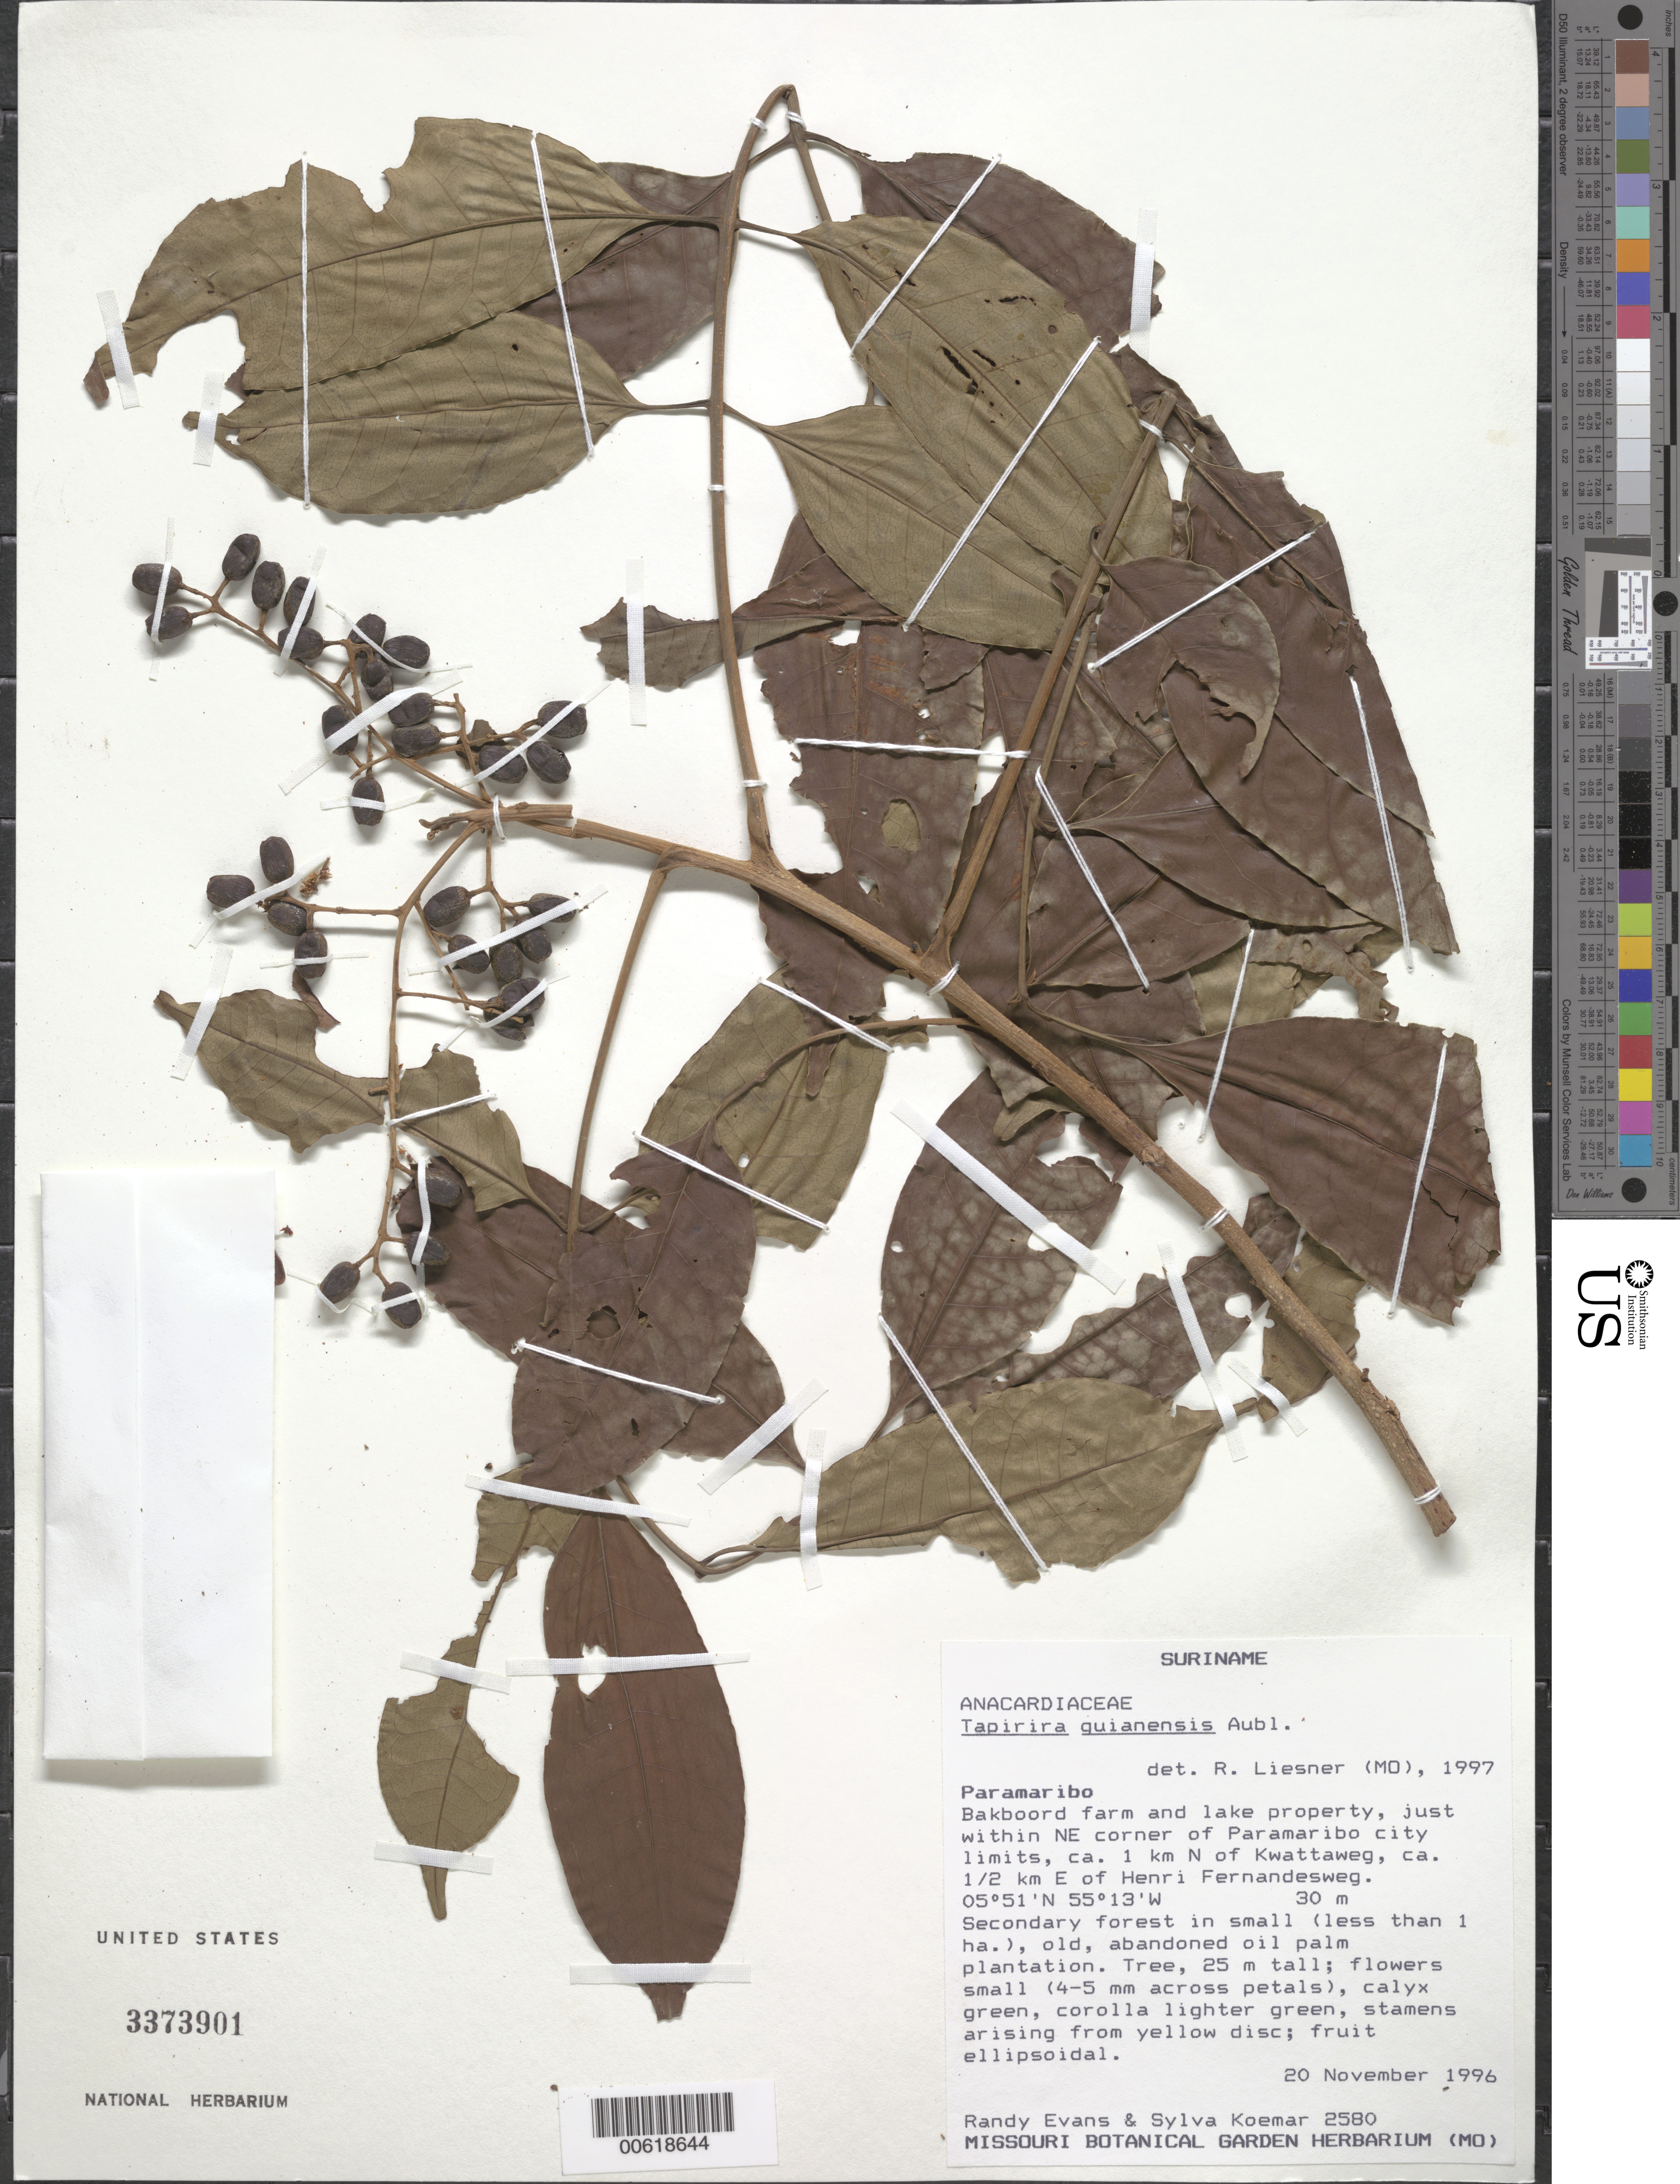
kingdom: Plantae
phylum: Tracheophyta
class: Magnoliopsida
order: Sapindales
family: Anacardiaceae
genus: Tapirira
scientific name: Tapirira guianensis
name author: Aubl.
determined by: Liesner, R. L.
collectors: R. Evans & S. Koemar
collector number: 2580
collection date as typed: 20-Nov-96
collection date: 1996-11-20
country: Suriname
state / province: Paramaribo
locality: Bakboord farm and lake property, just within NE corner of Paramaribo city limits, ca. 1 km N of Kwattaweg, ca 1/2 km E of Henri Fernandesweg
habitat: Secondary forest in small (less than 1 ha.), old, abandoned oil palm plantation;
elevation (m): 30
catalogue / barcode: US 3373901